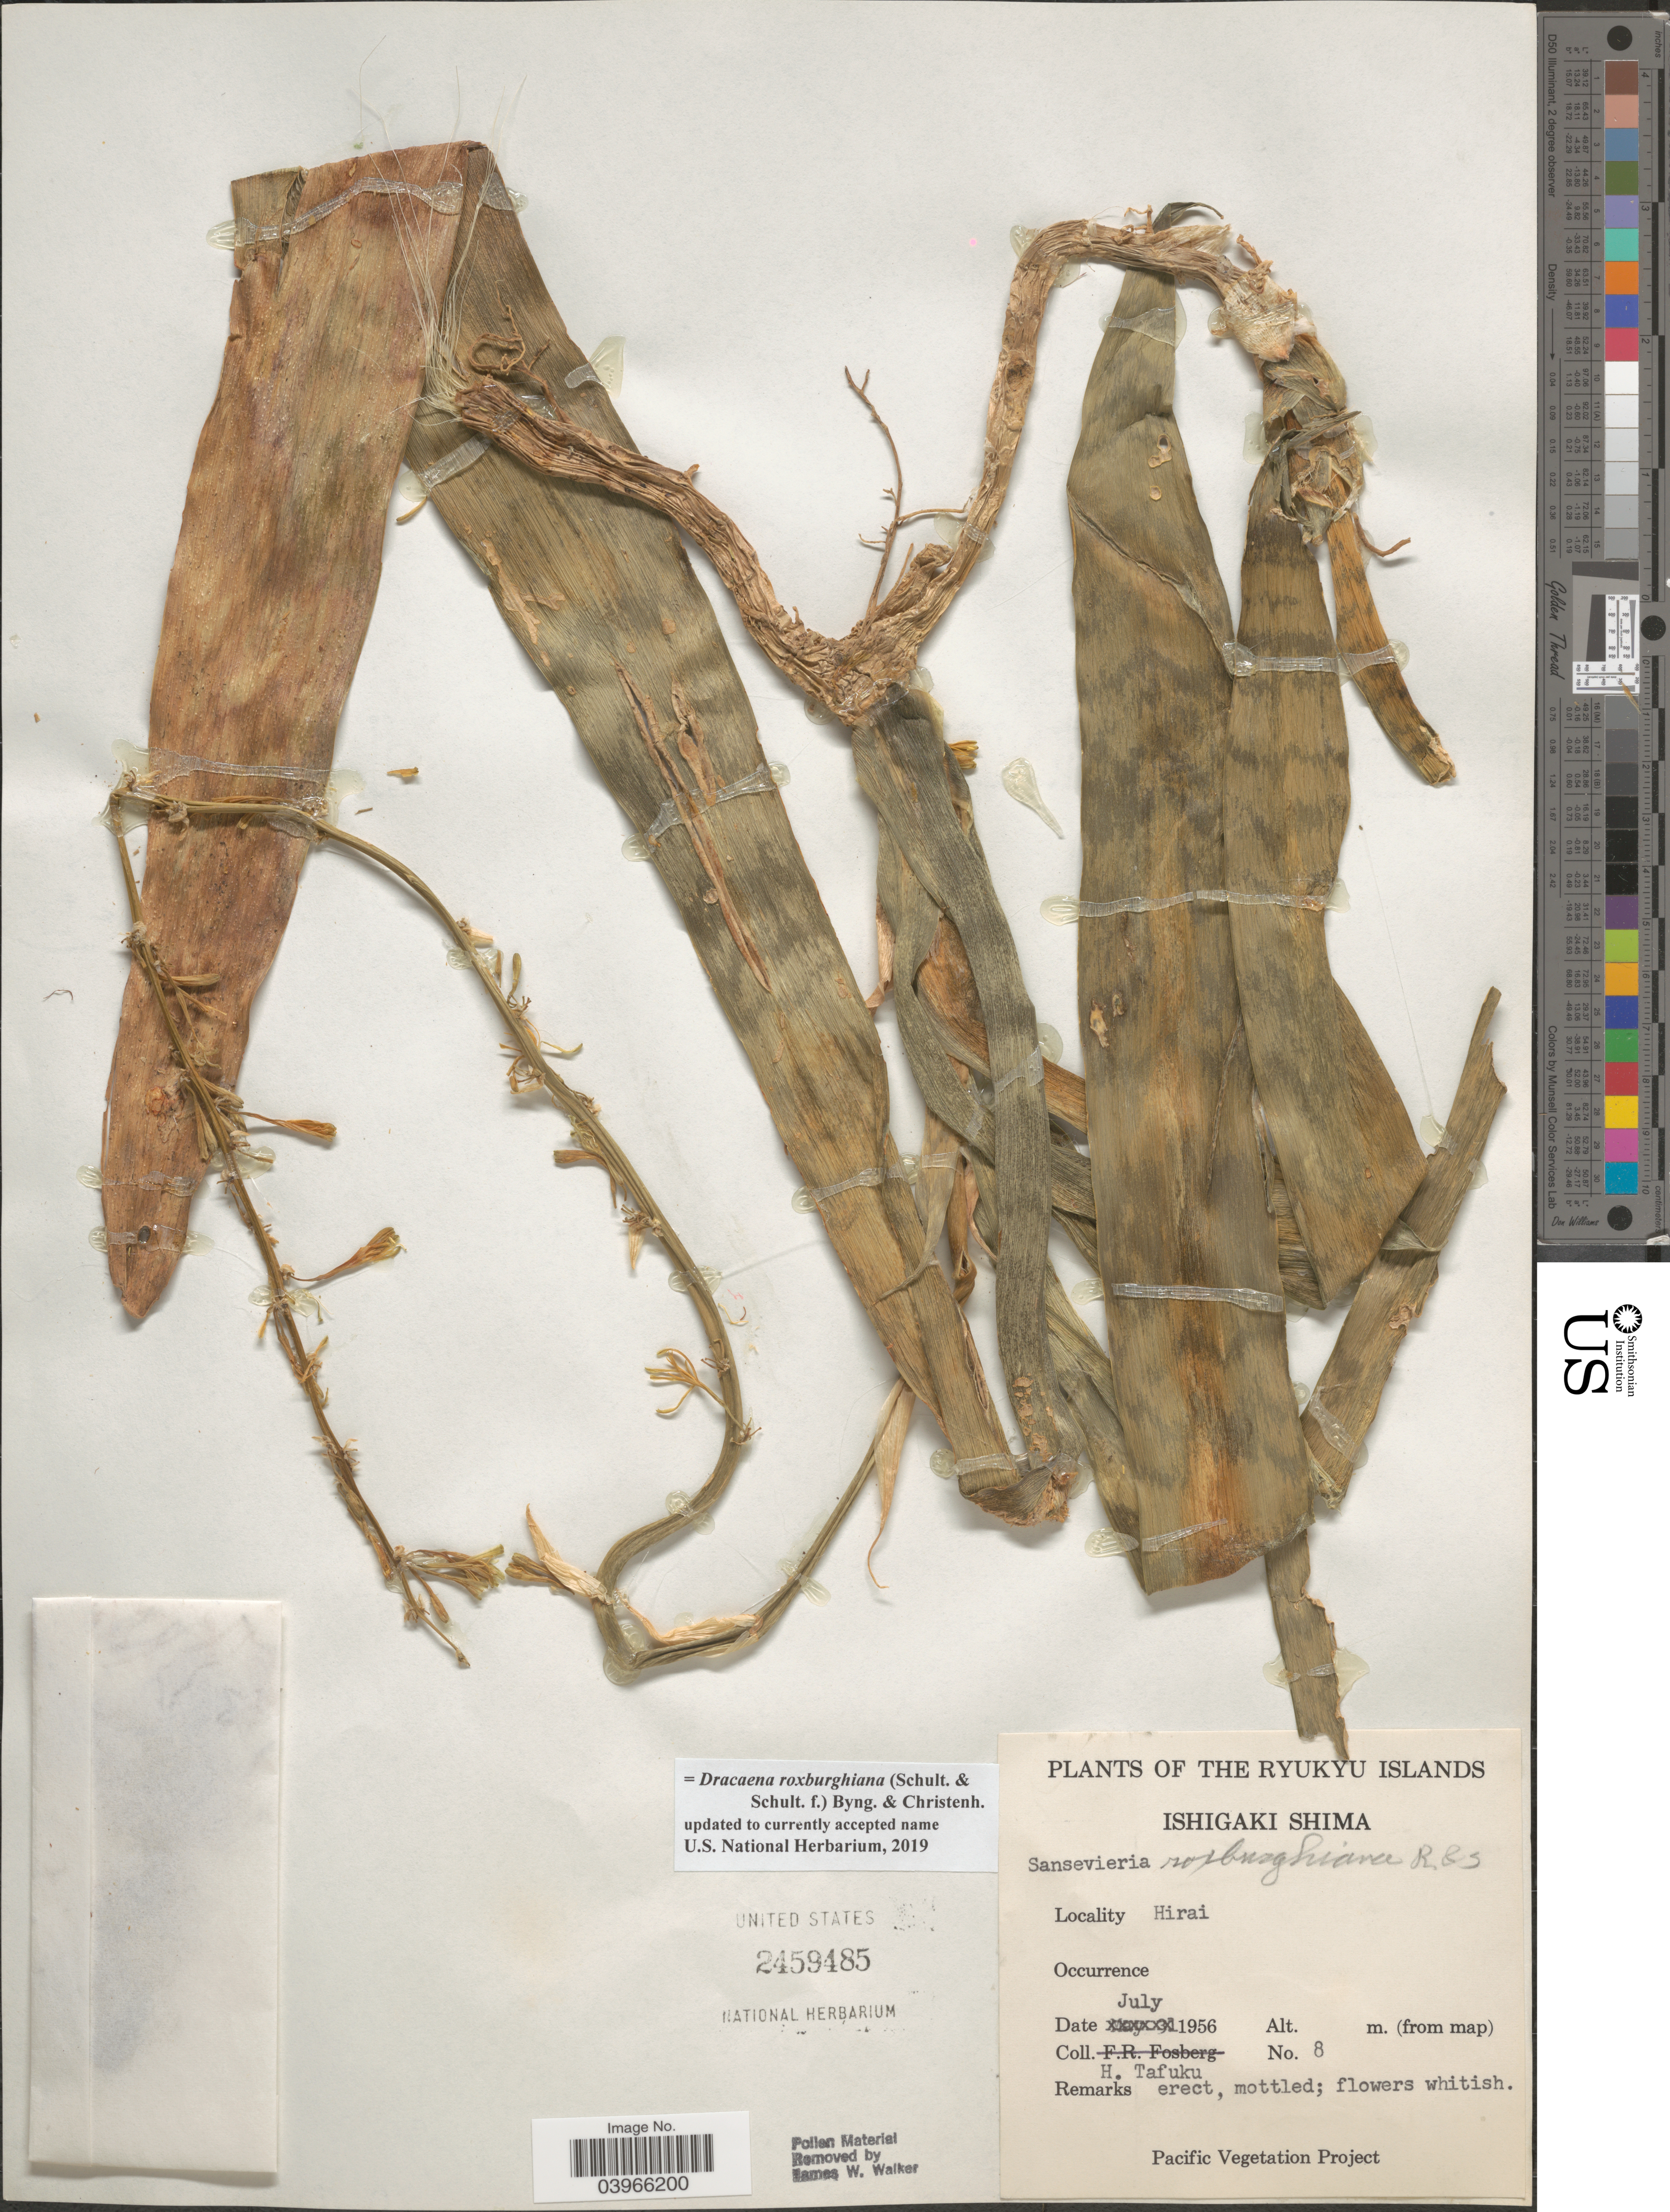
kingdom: Plantae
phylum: Tracheophyta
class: Liliopsida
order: Asparagales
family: Asparagaceae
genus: Dracaena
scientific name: Dracaena roxburghiana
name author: (Schult. f.) Byng & Christenh.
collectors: H. Tafuku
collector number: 8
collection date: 1956-07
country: Japan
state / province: Okinawa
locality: Ryukyu Islands. Ishigaki Shima. Hirai.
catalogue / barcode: US 2459485